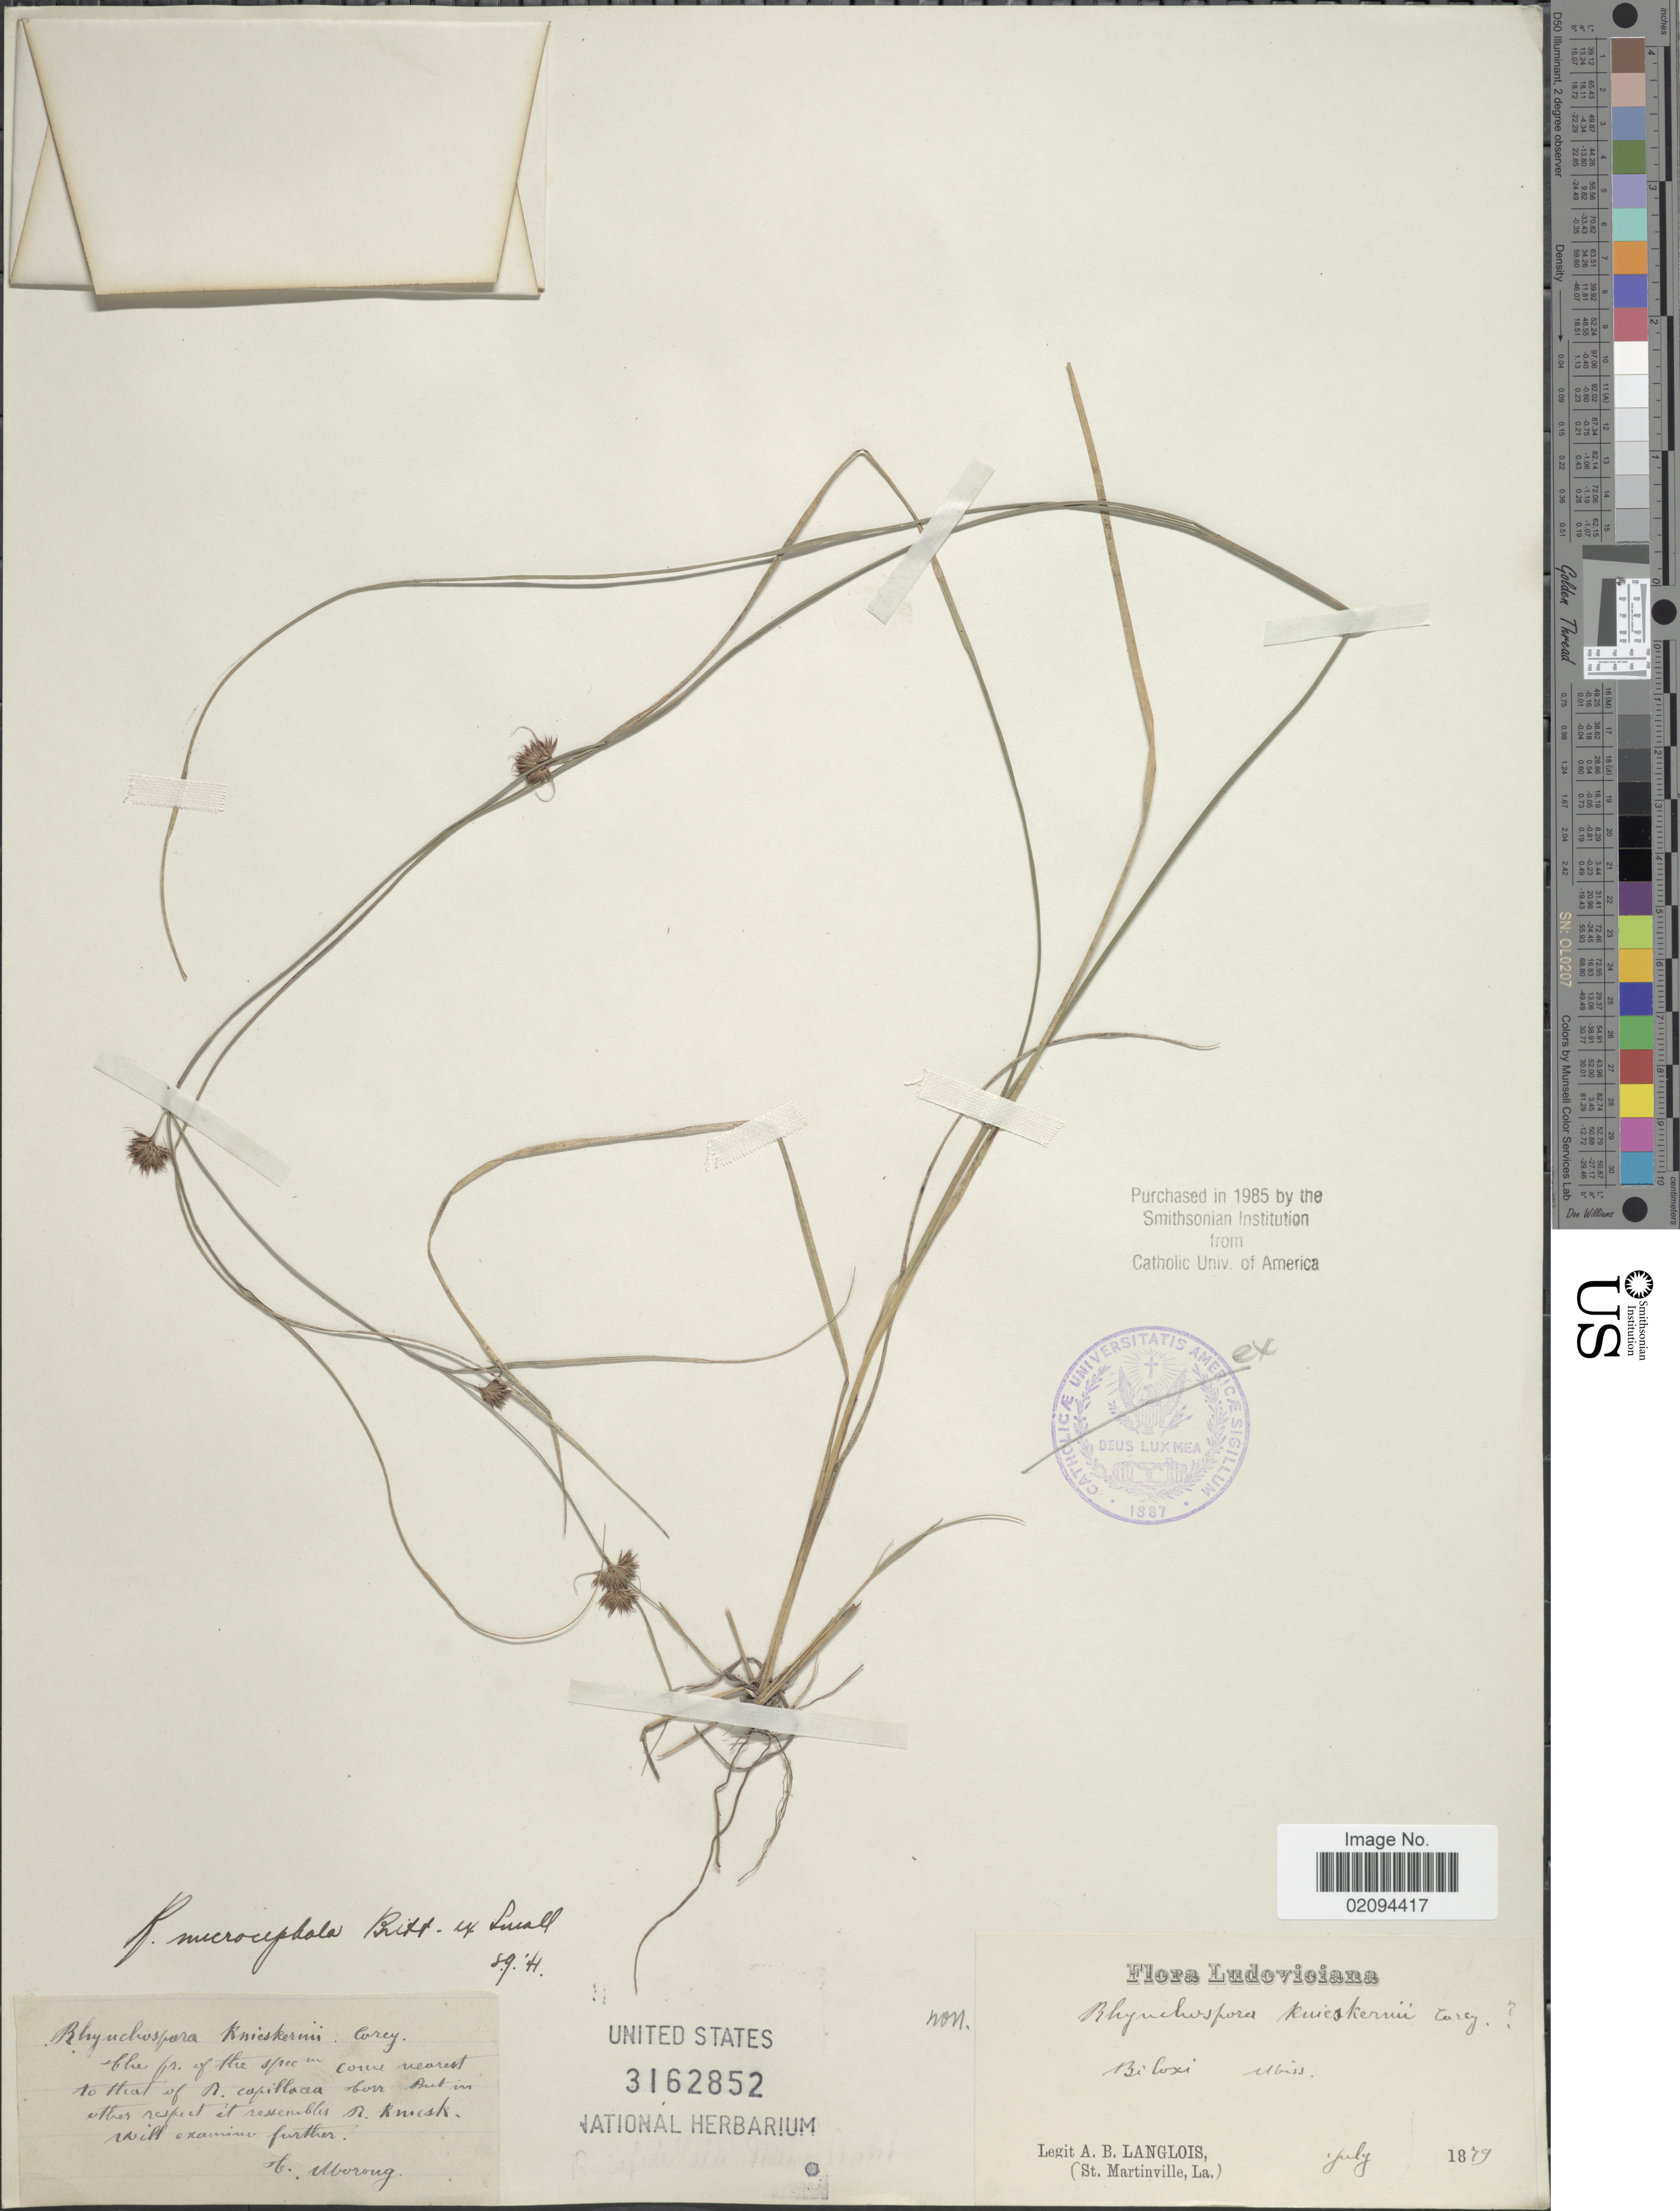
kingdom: Plantae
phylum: Tracheophyta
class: Liliopsida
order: Poales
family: Cyperaceae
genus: Rhynchospora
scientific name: Rhynchospora microcephala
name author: (Britton) Britton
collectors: A. Langlois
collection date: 1879-07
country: United States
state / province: Mississippi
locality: Biloxi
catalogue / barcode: US 3162852